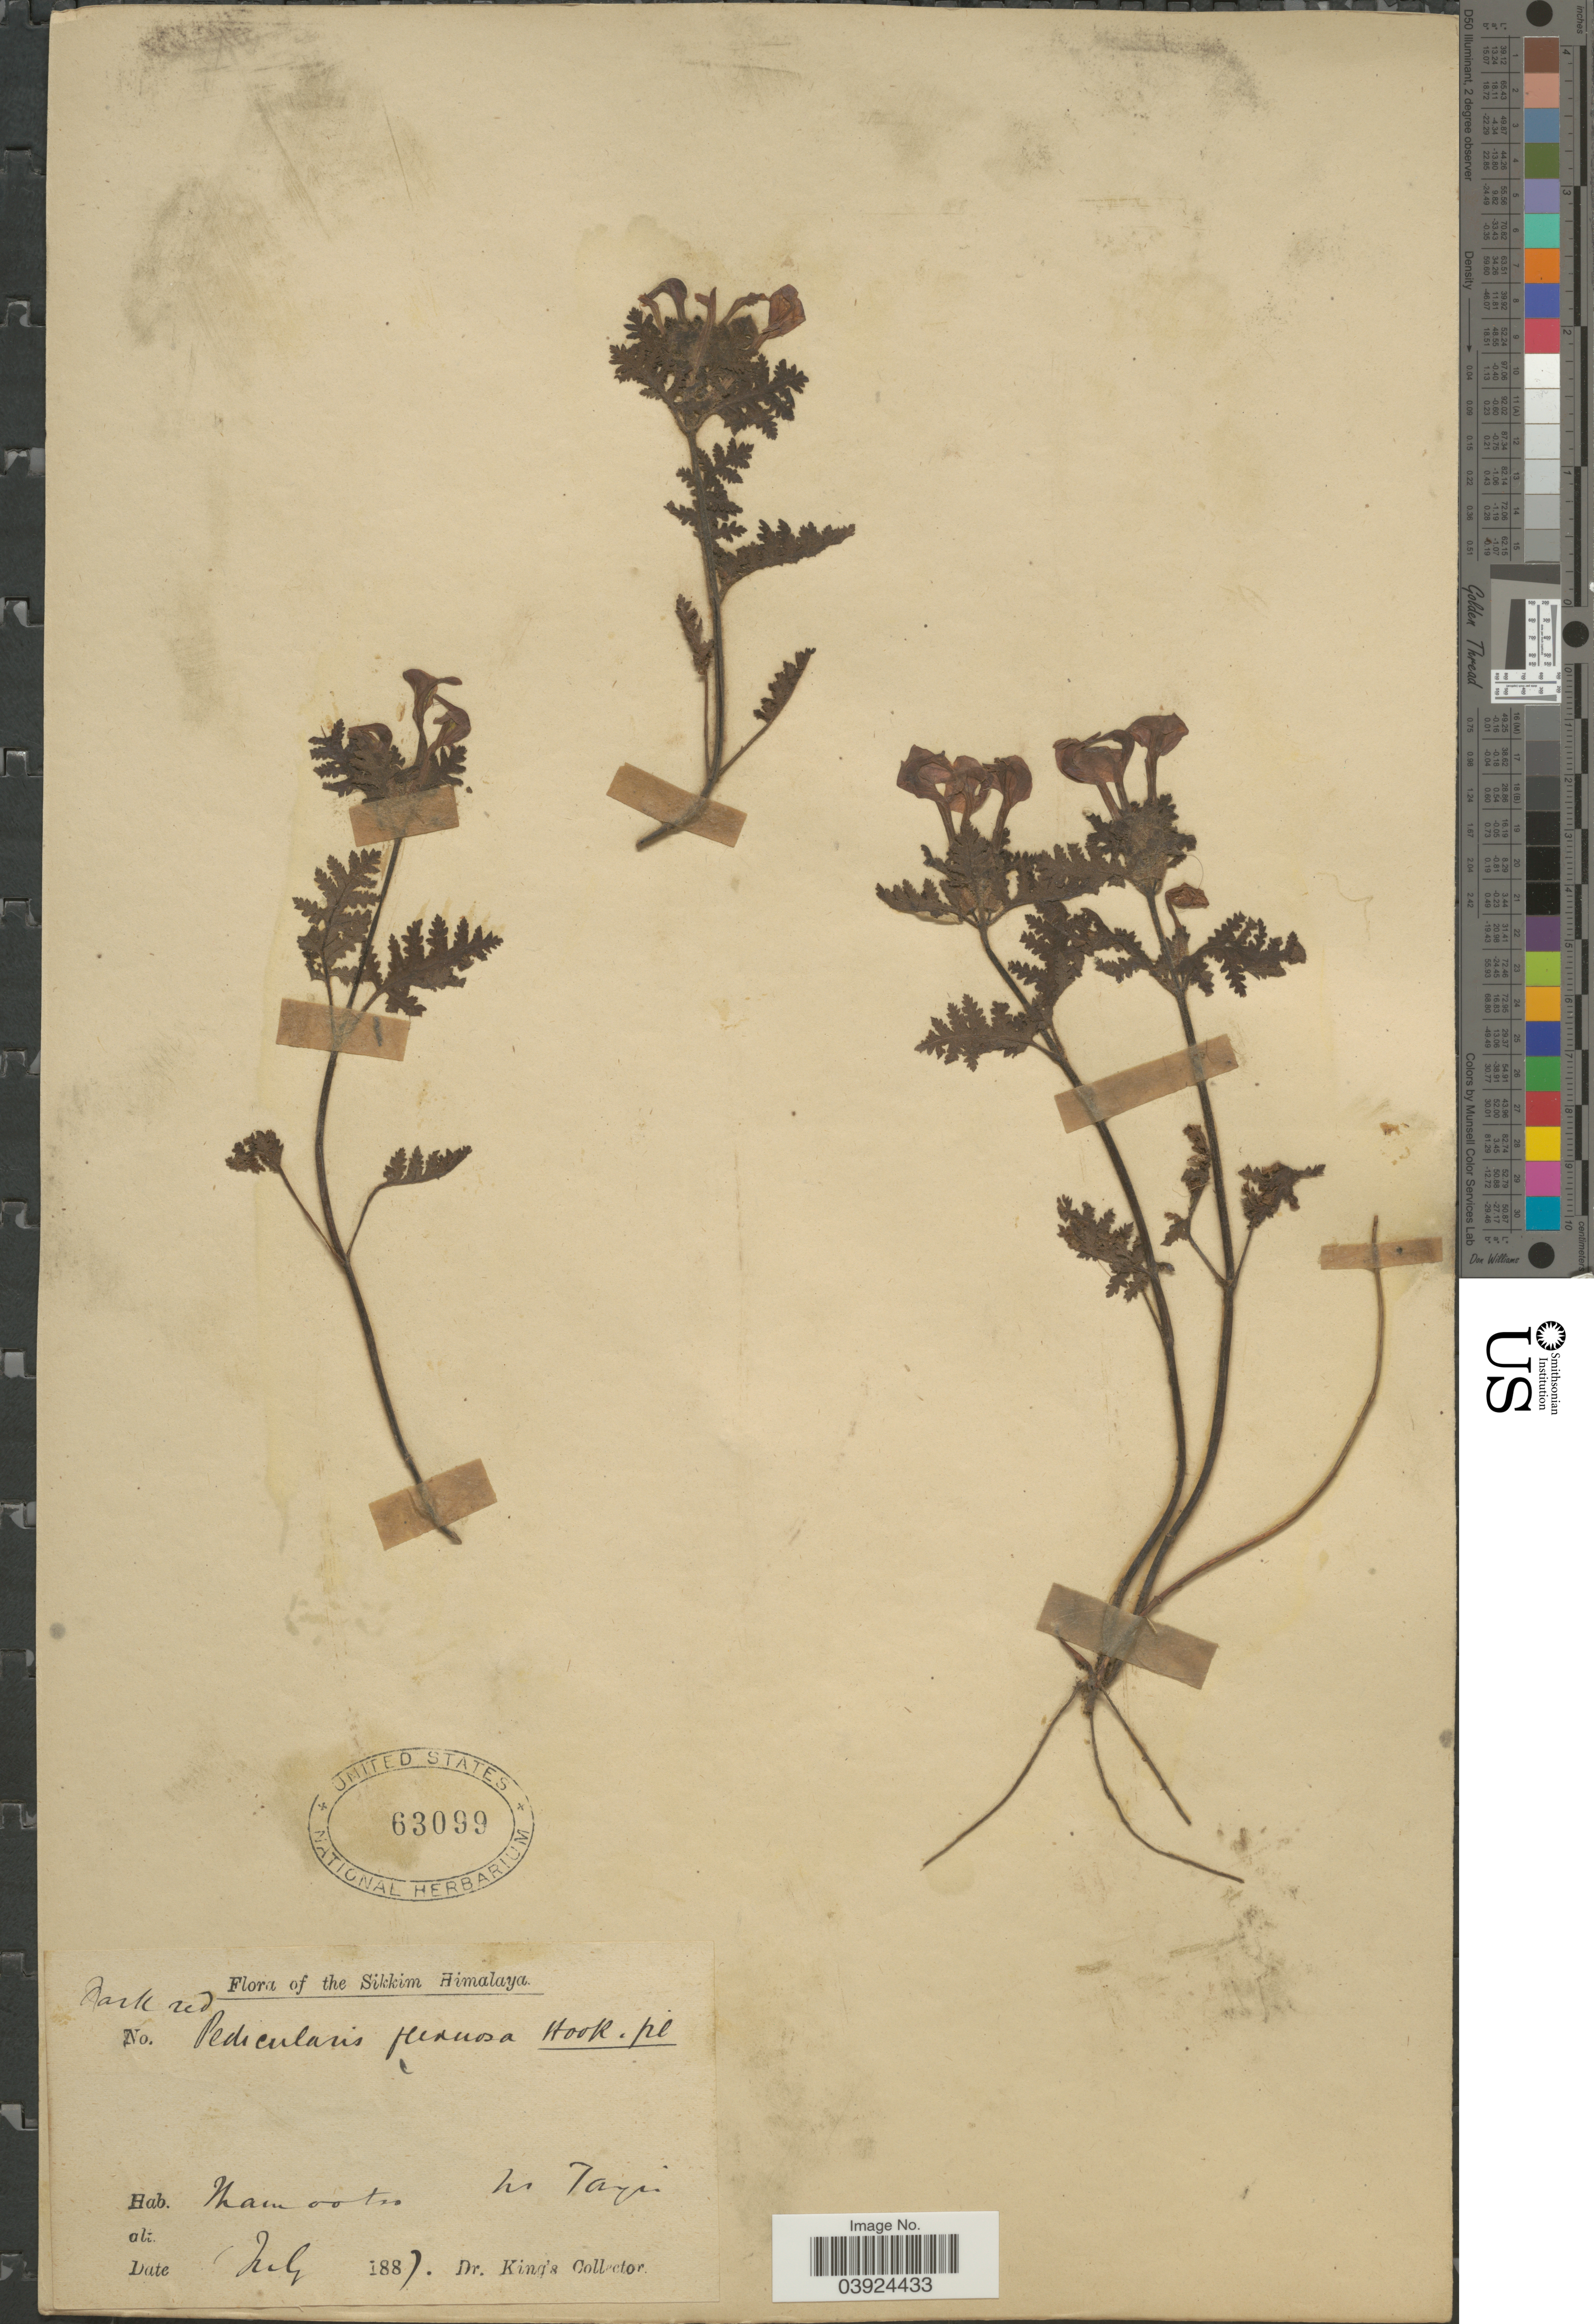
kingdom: Plantae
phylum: Tracheophyta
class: Magnoliopsida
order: Lamiales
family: Orobanchaceae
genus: Pedicularis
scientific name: Pedicularis flexuosa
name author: Hook. f.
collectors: Dr. King's collector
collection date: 1887-07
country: India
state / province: Sikkim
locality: The Sikkim Himalaya. Thamootso. N. Tayi.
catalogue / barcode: US 63099